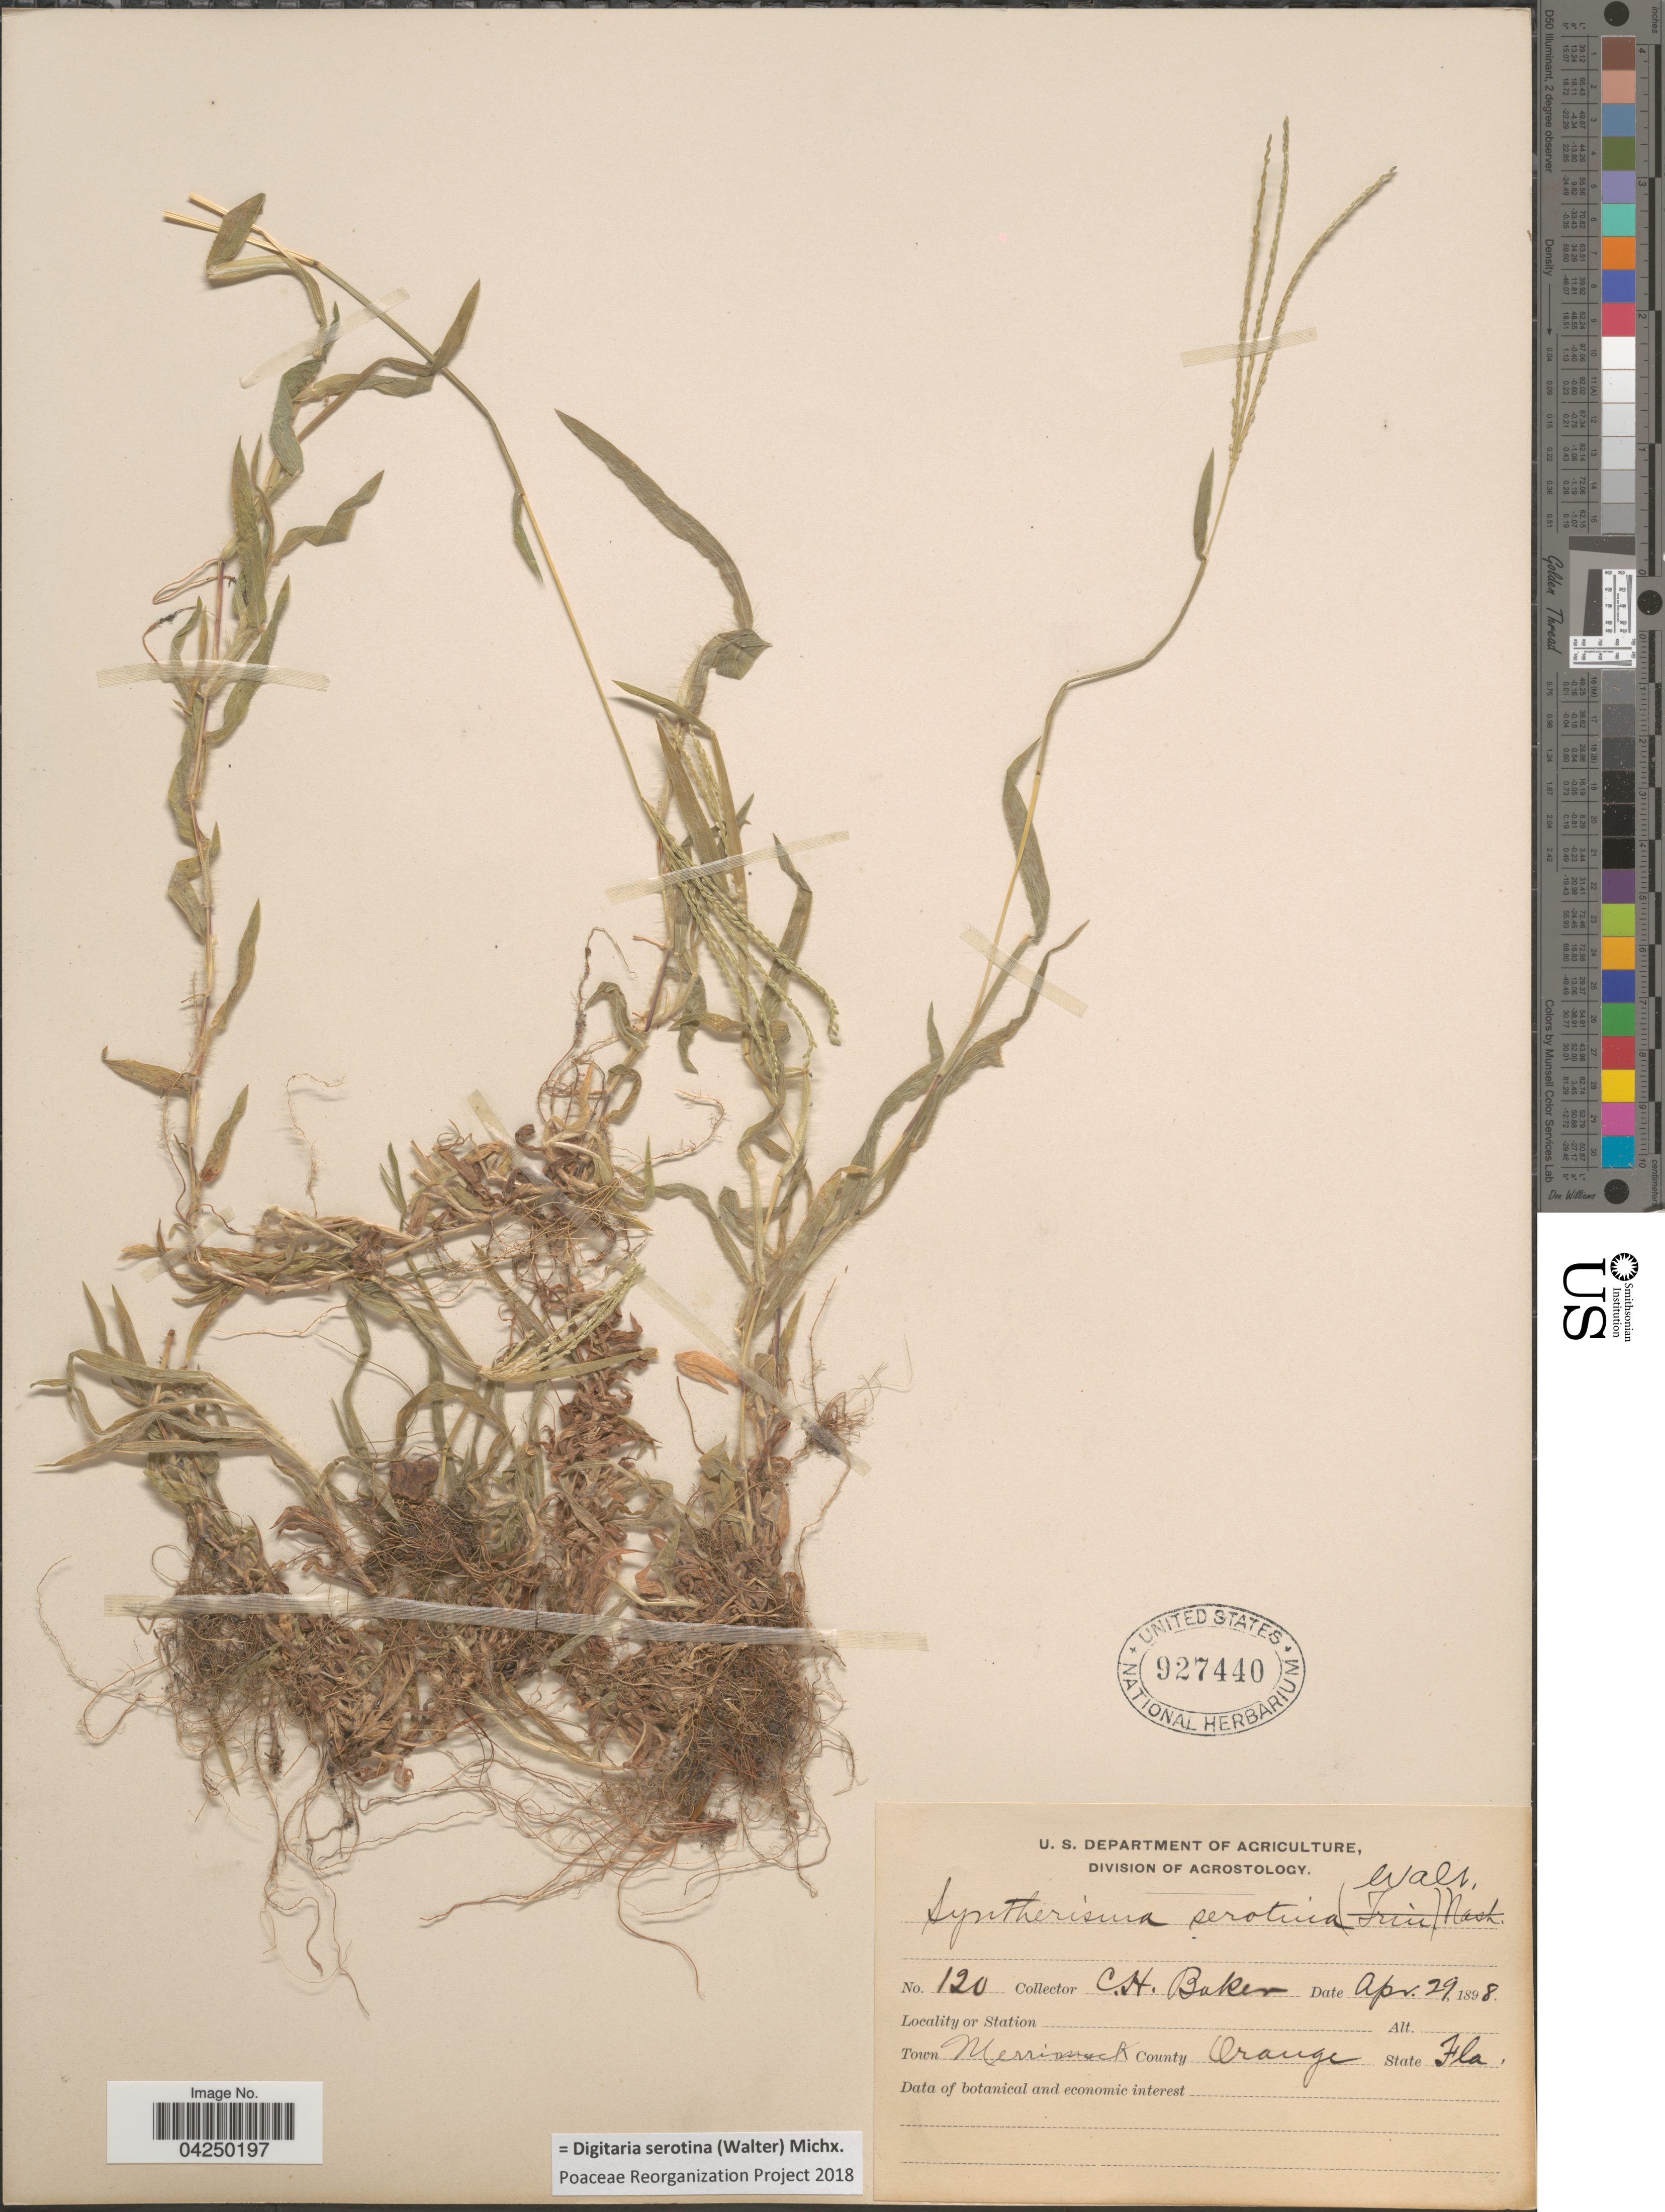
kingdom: Plantae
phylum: Tracheophyta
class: Liliopsida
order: Poales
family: Poaceae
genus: Digitaria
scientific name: Digitaria serotina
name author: (Walter) Michx.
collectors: C. H. Baker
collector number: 120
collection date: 1898-04-29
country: United States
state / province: Florida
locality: Town Merrimack County Orange.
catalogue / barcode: US 927440